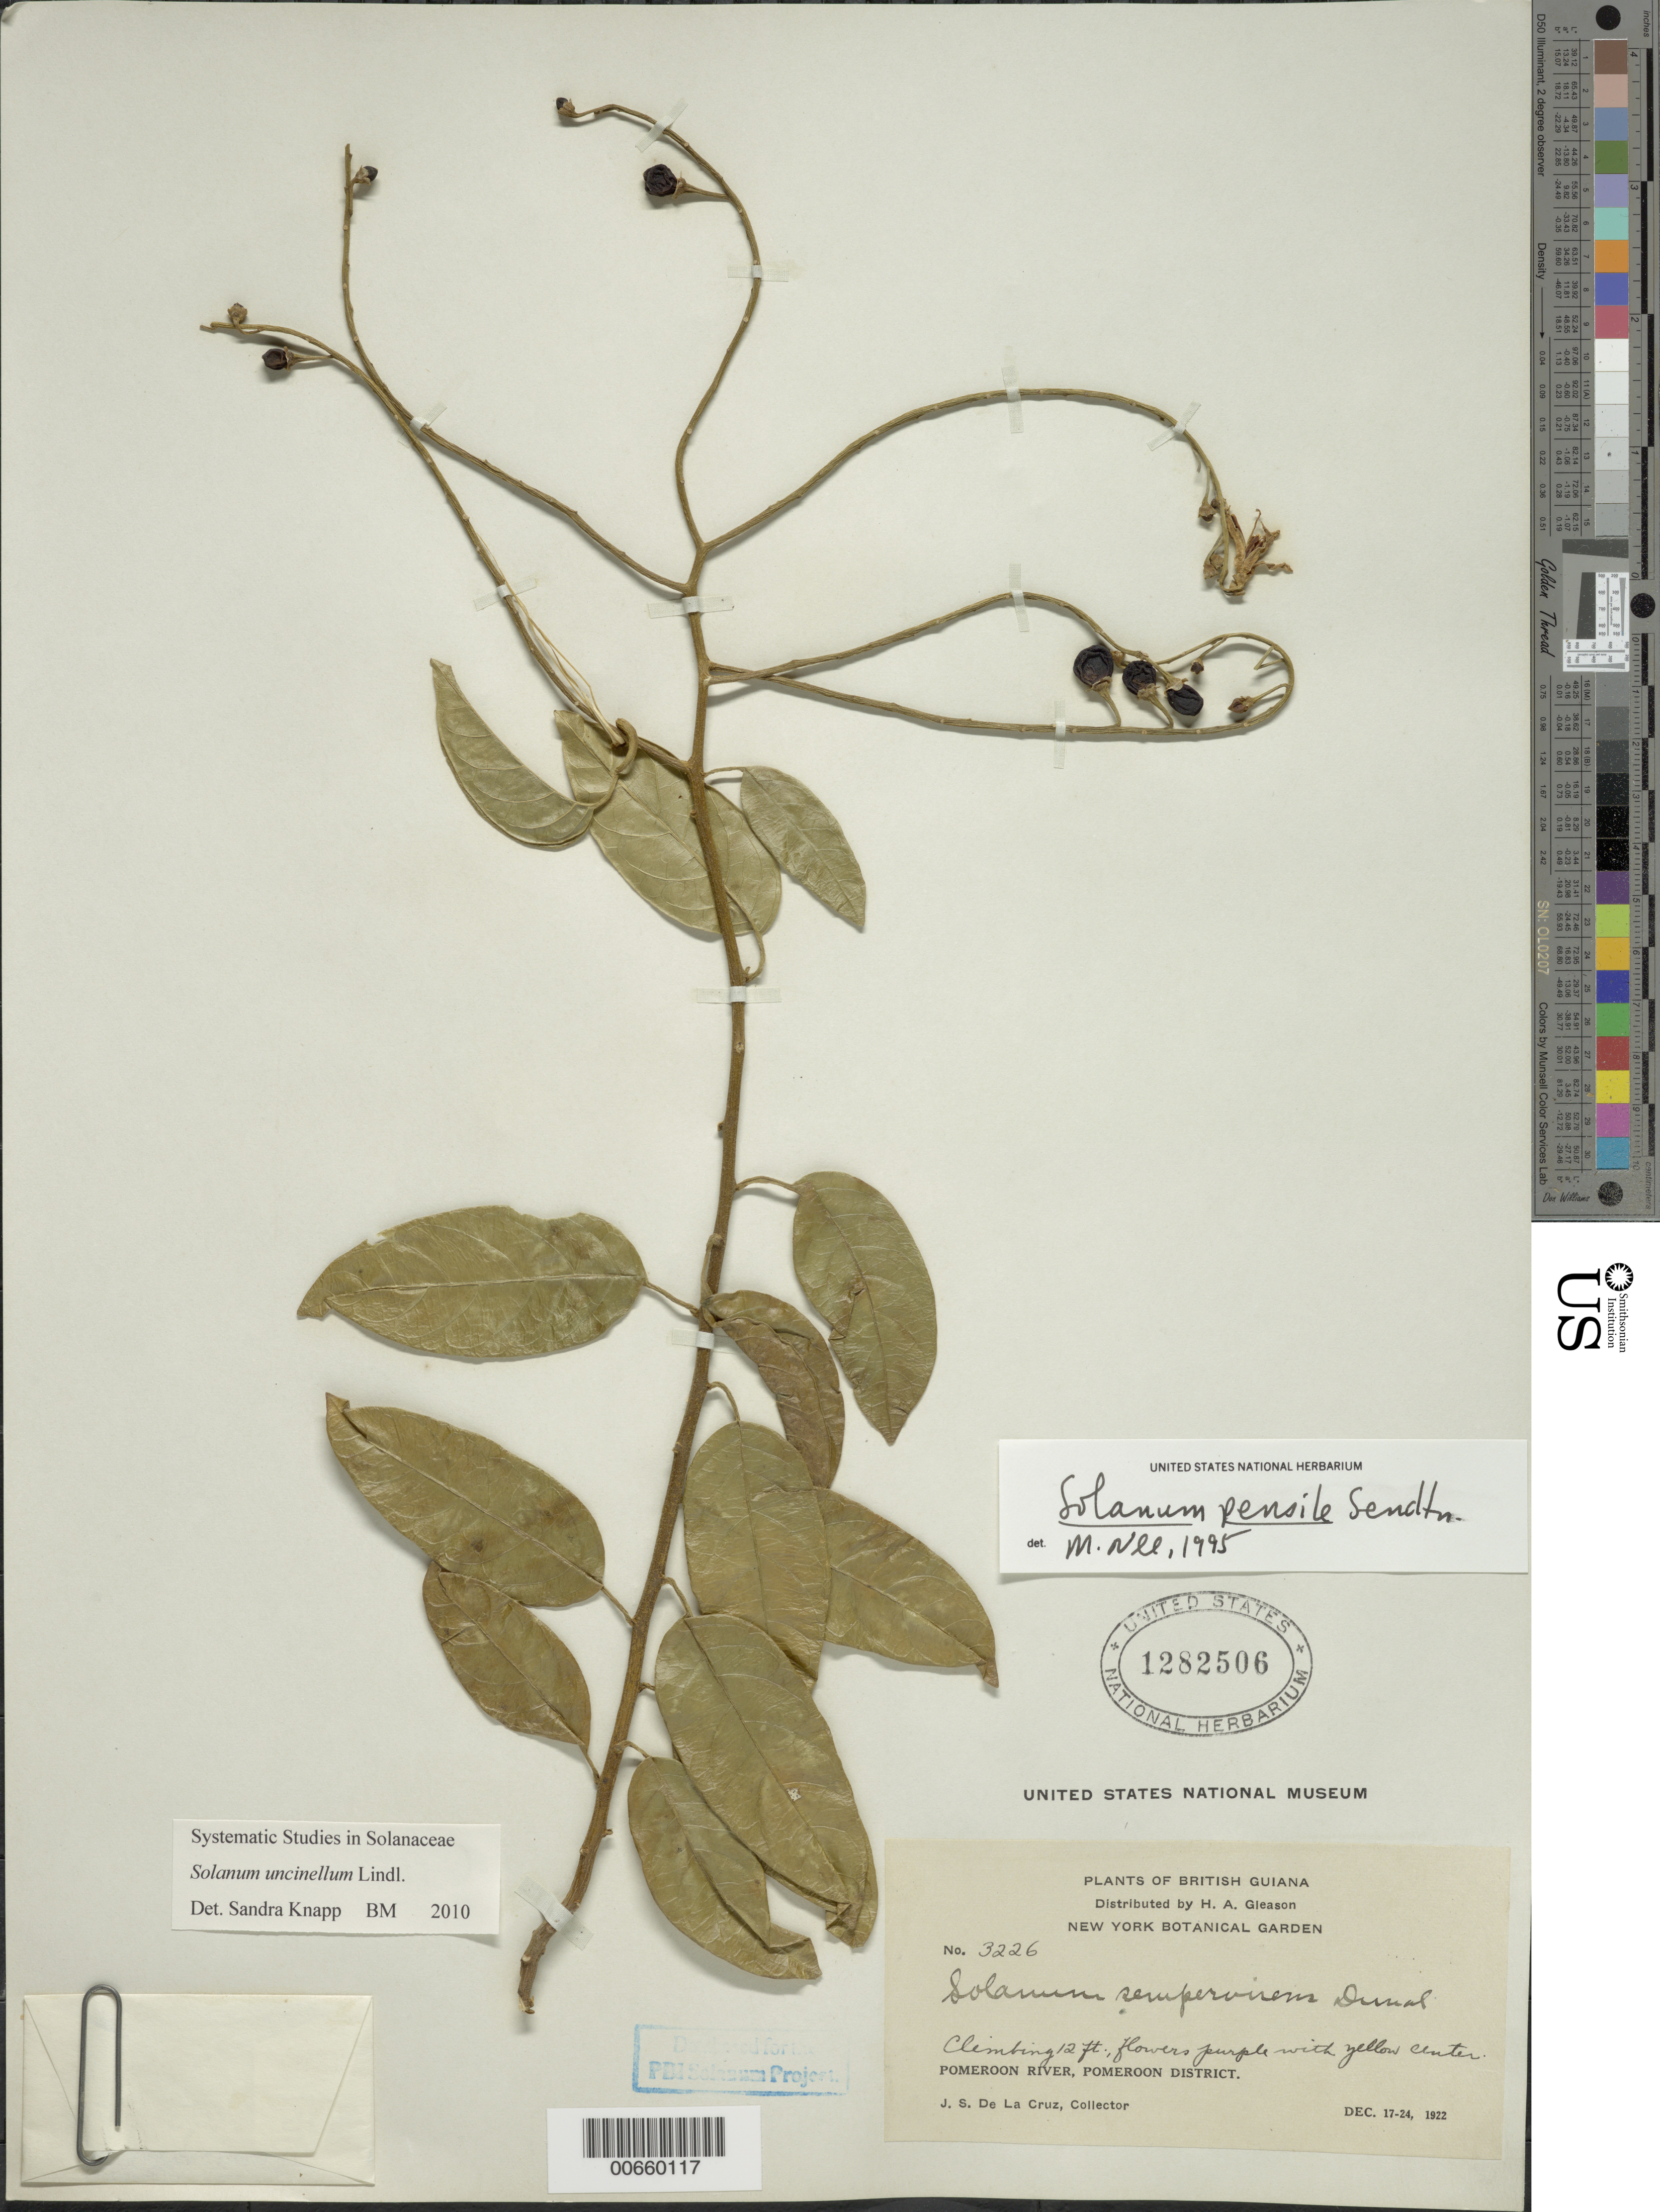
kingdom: Plantae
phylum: Tracheophyta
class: Magnoliopsida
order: Solanales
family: Solanaceae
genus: Solanum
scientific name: Solanum uncinellum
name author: Lindl.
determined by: Knapp, S. D.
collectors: J. S. de la Cruz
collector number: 3226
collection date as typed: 12 Dec 1922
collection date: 1922-12-12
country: Guyana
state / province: Pomeroon-Supenaam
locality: Pomeroon R.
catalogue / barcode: US 1282506